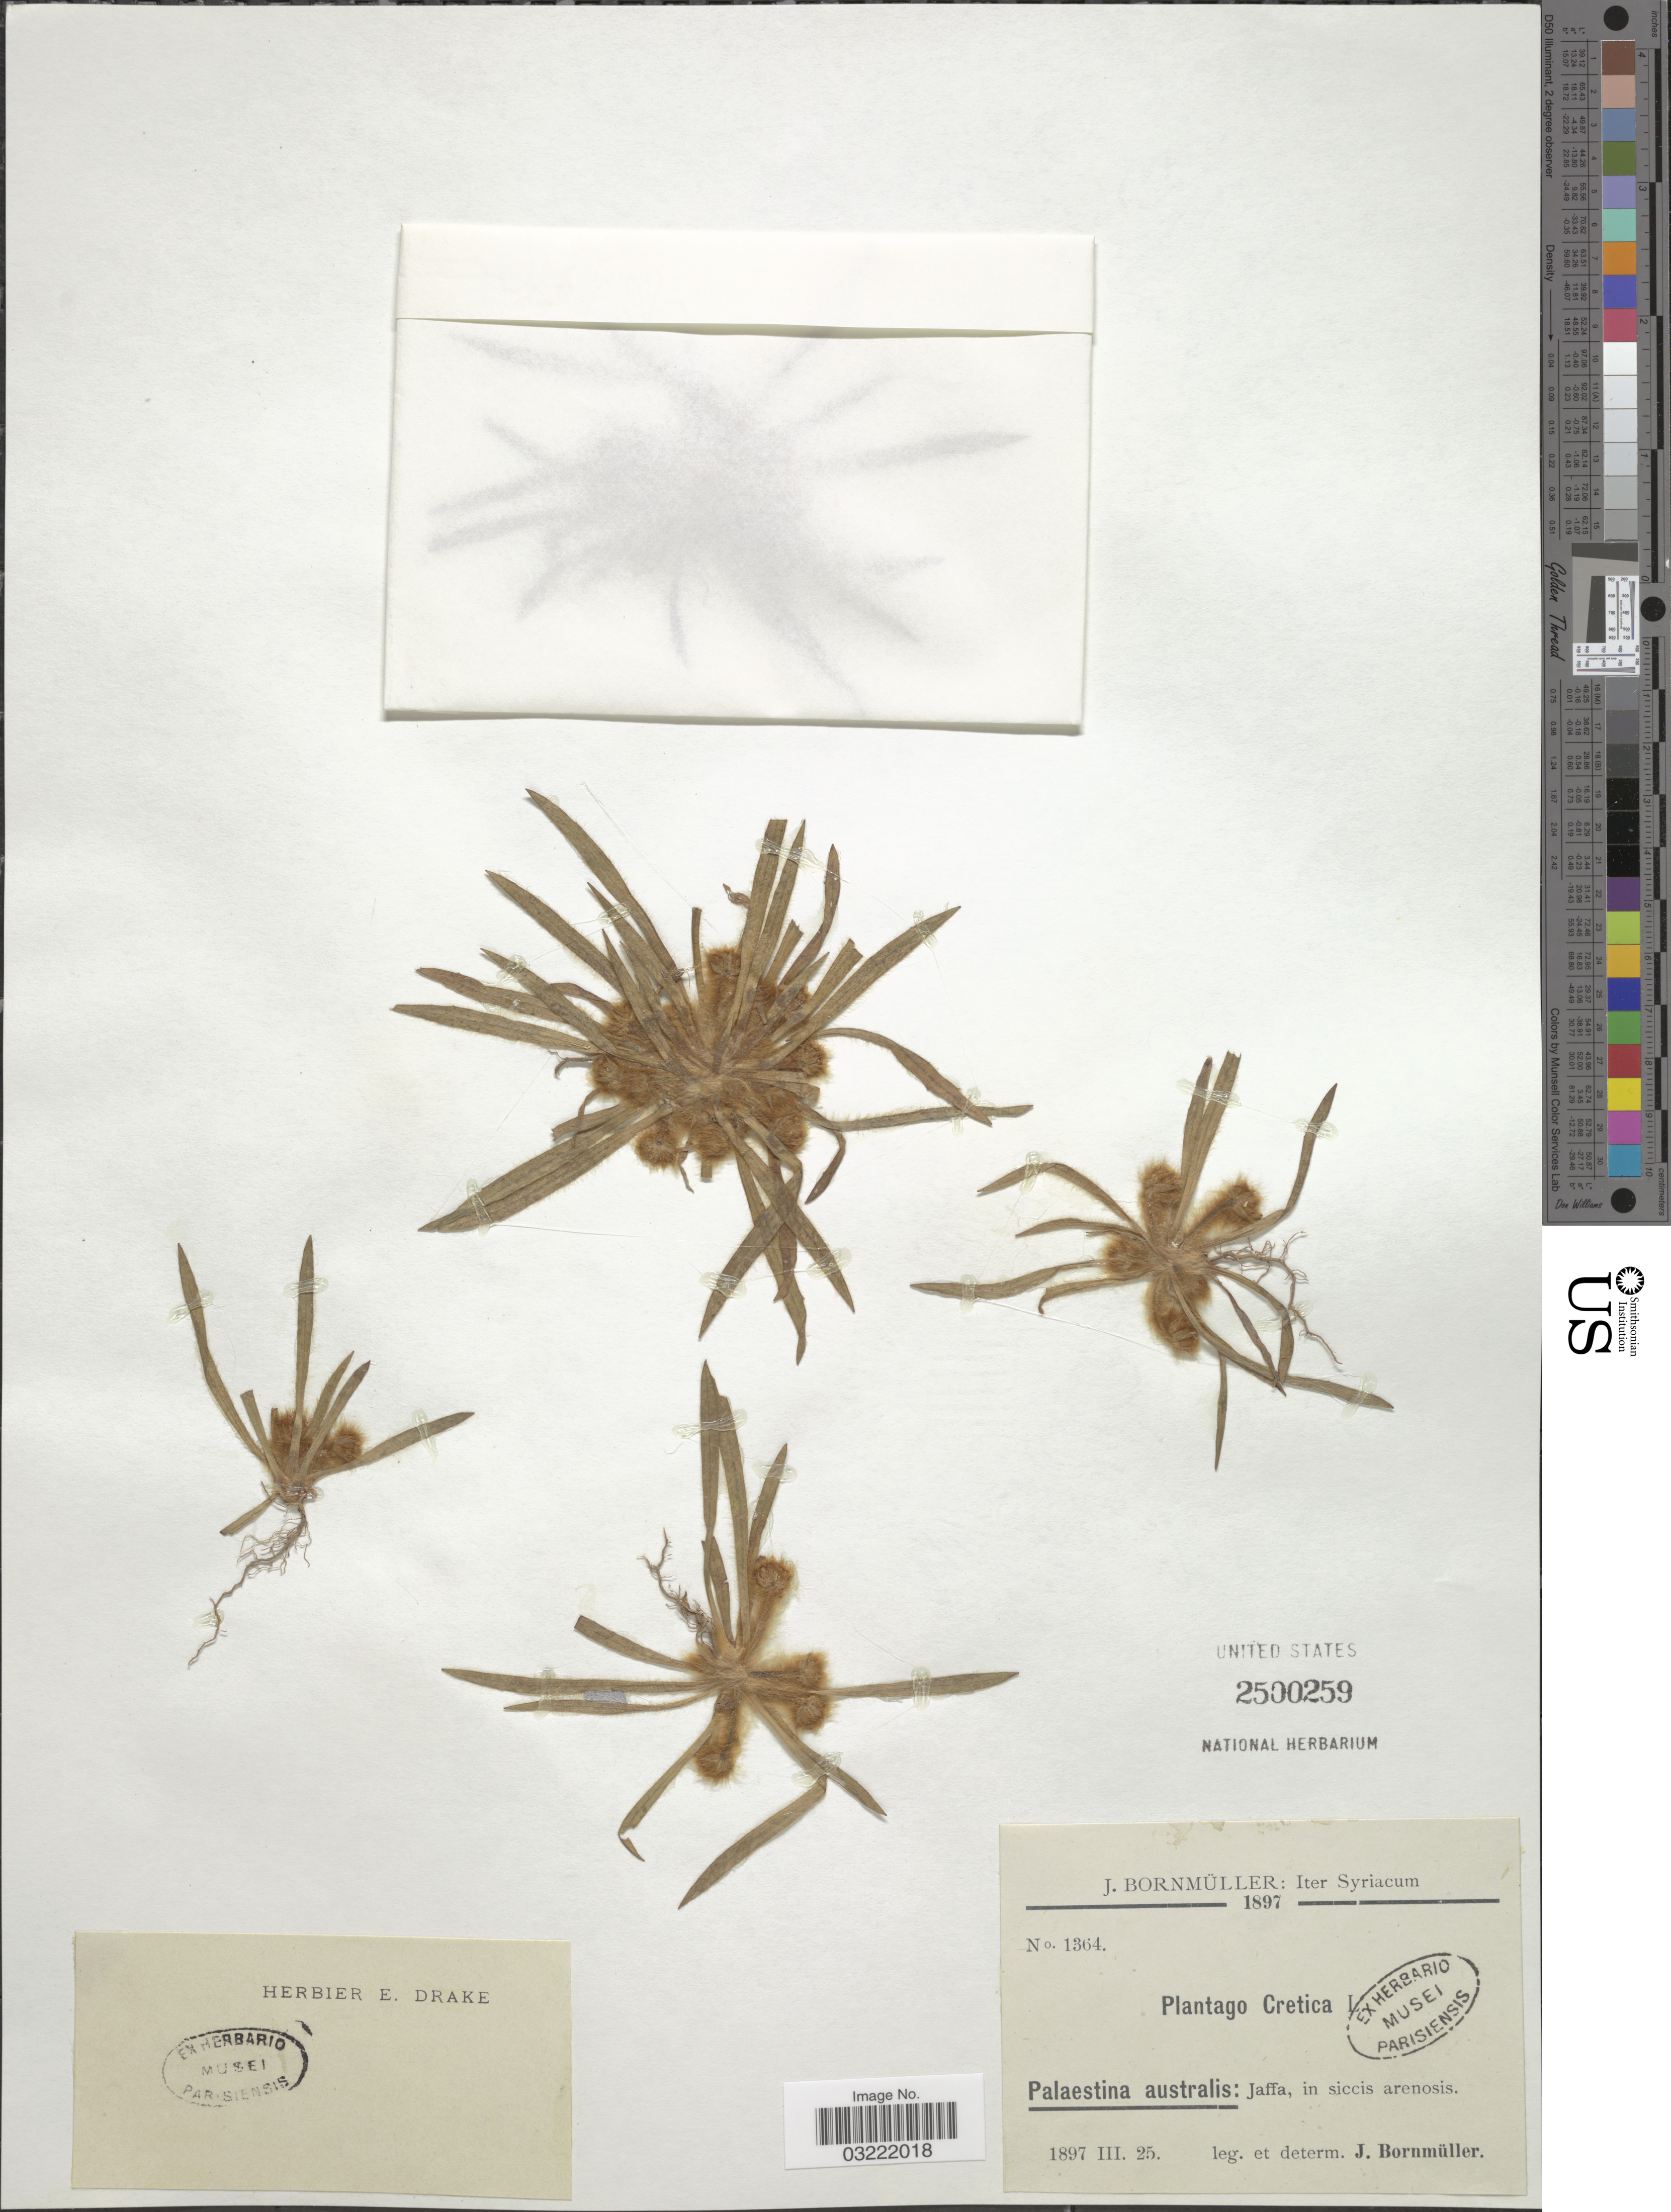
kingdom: Plantae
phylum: Tracheophyta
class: Magnoliopsida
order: Lamiales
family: Plantaginaceae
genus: Plantago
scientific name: Plantago cretica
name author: L.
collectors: J. Bornmüller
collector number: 1364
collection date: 1897-03-25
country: Israel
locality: Iter Syriacum. Palaestina australis: Jaffa.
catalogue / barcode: US 2500259